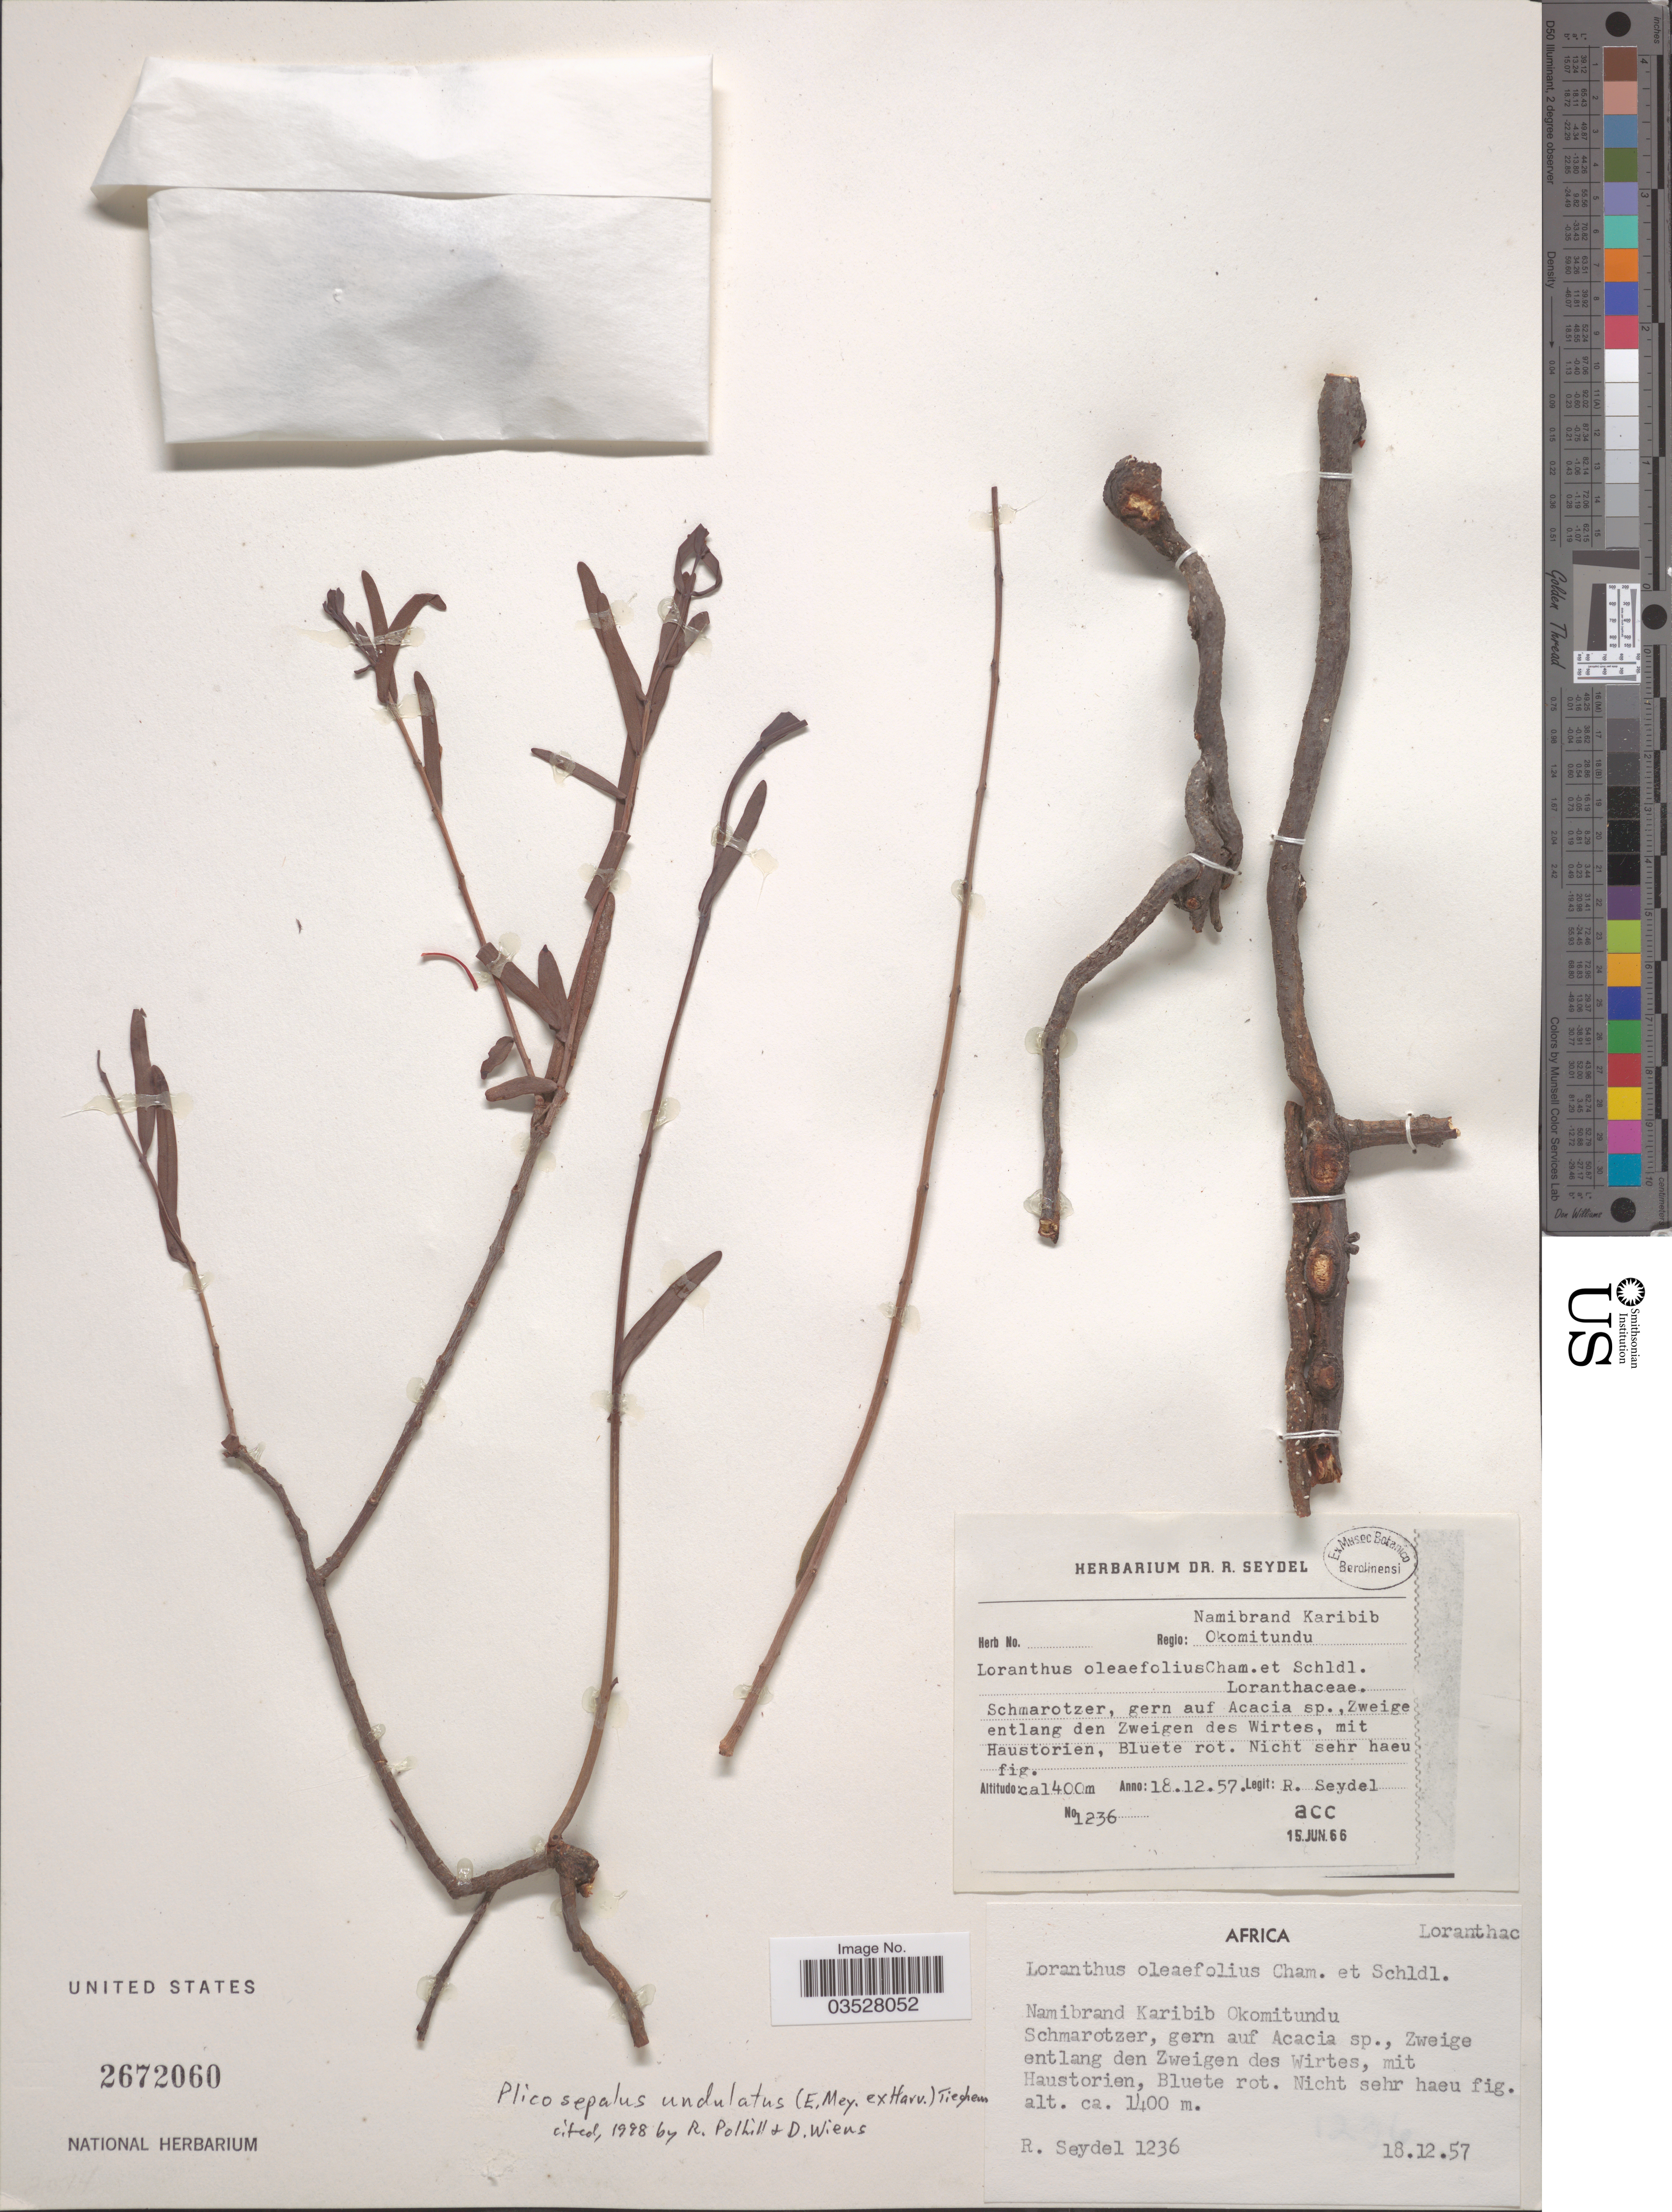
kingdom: Plantae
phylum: Tracheophyta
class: Magnoliopsida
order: Santalales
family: Loranthaceae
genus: Plicosepalus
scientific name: Plicosepalus undulatus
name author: (E. Mey. ex Harv.) Tiegh.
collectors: R. Seydel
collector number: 1236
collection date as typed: Transcribed d/m/y: 18/12/57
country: Namibia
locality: Regio: Namibrand Karibib Okomitundu Schmarotzer, gern auf Acacia sp. Africa.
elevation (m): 1400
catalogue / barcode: US 2672060